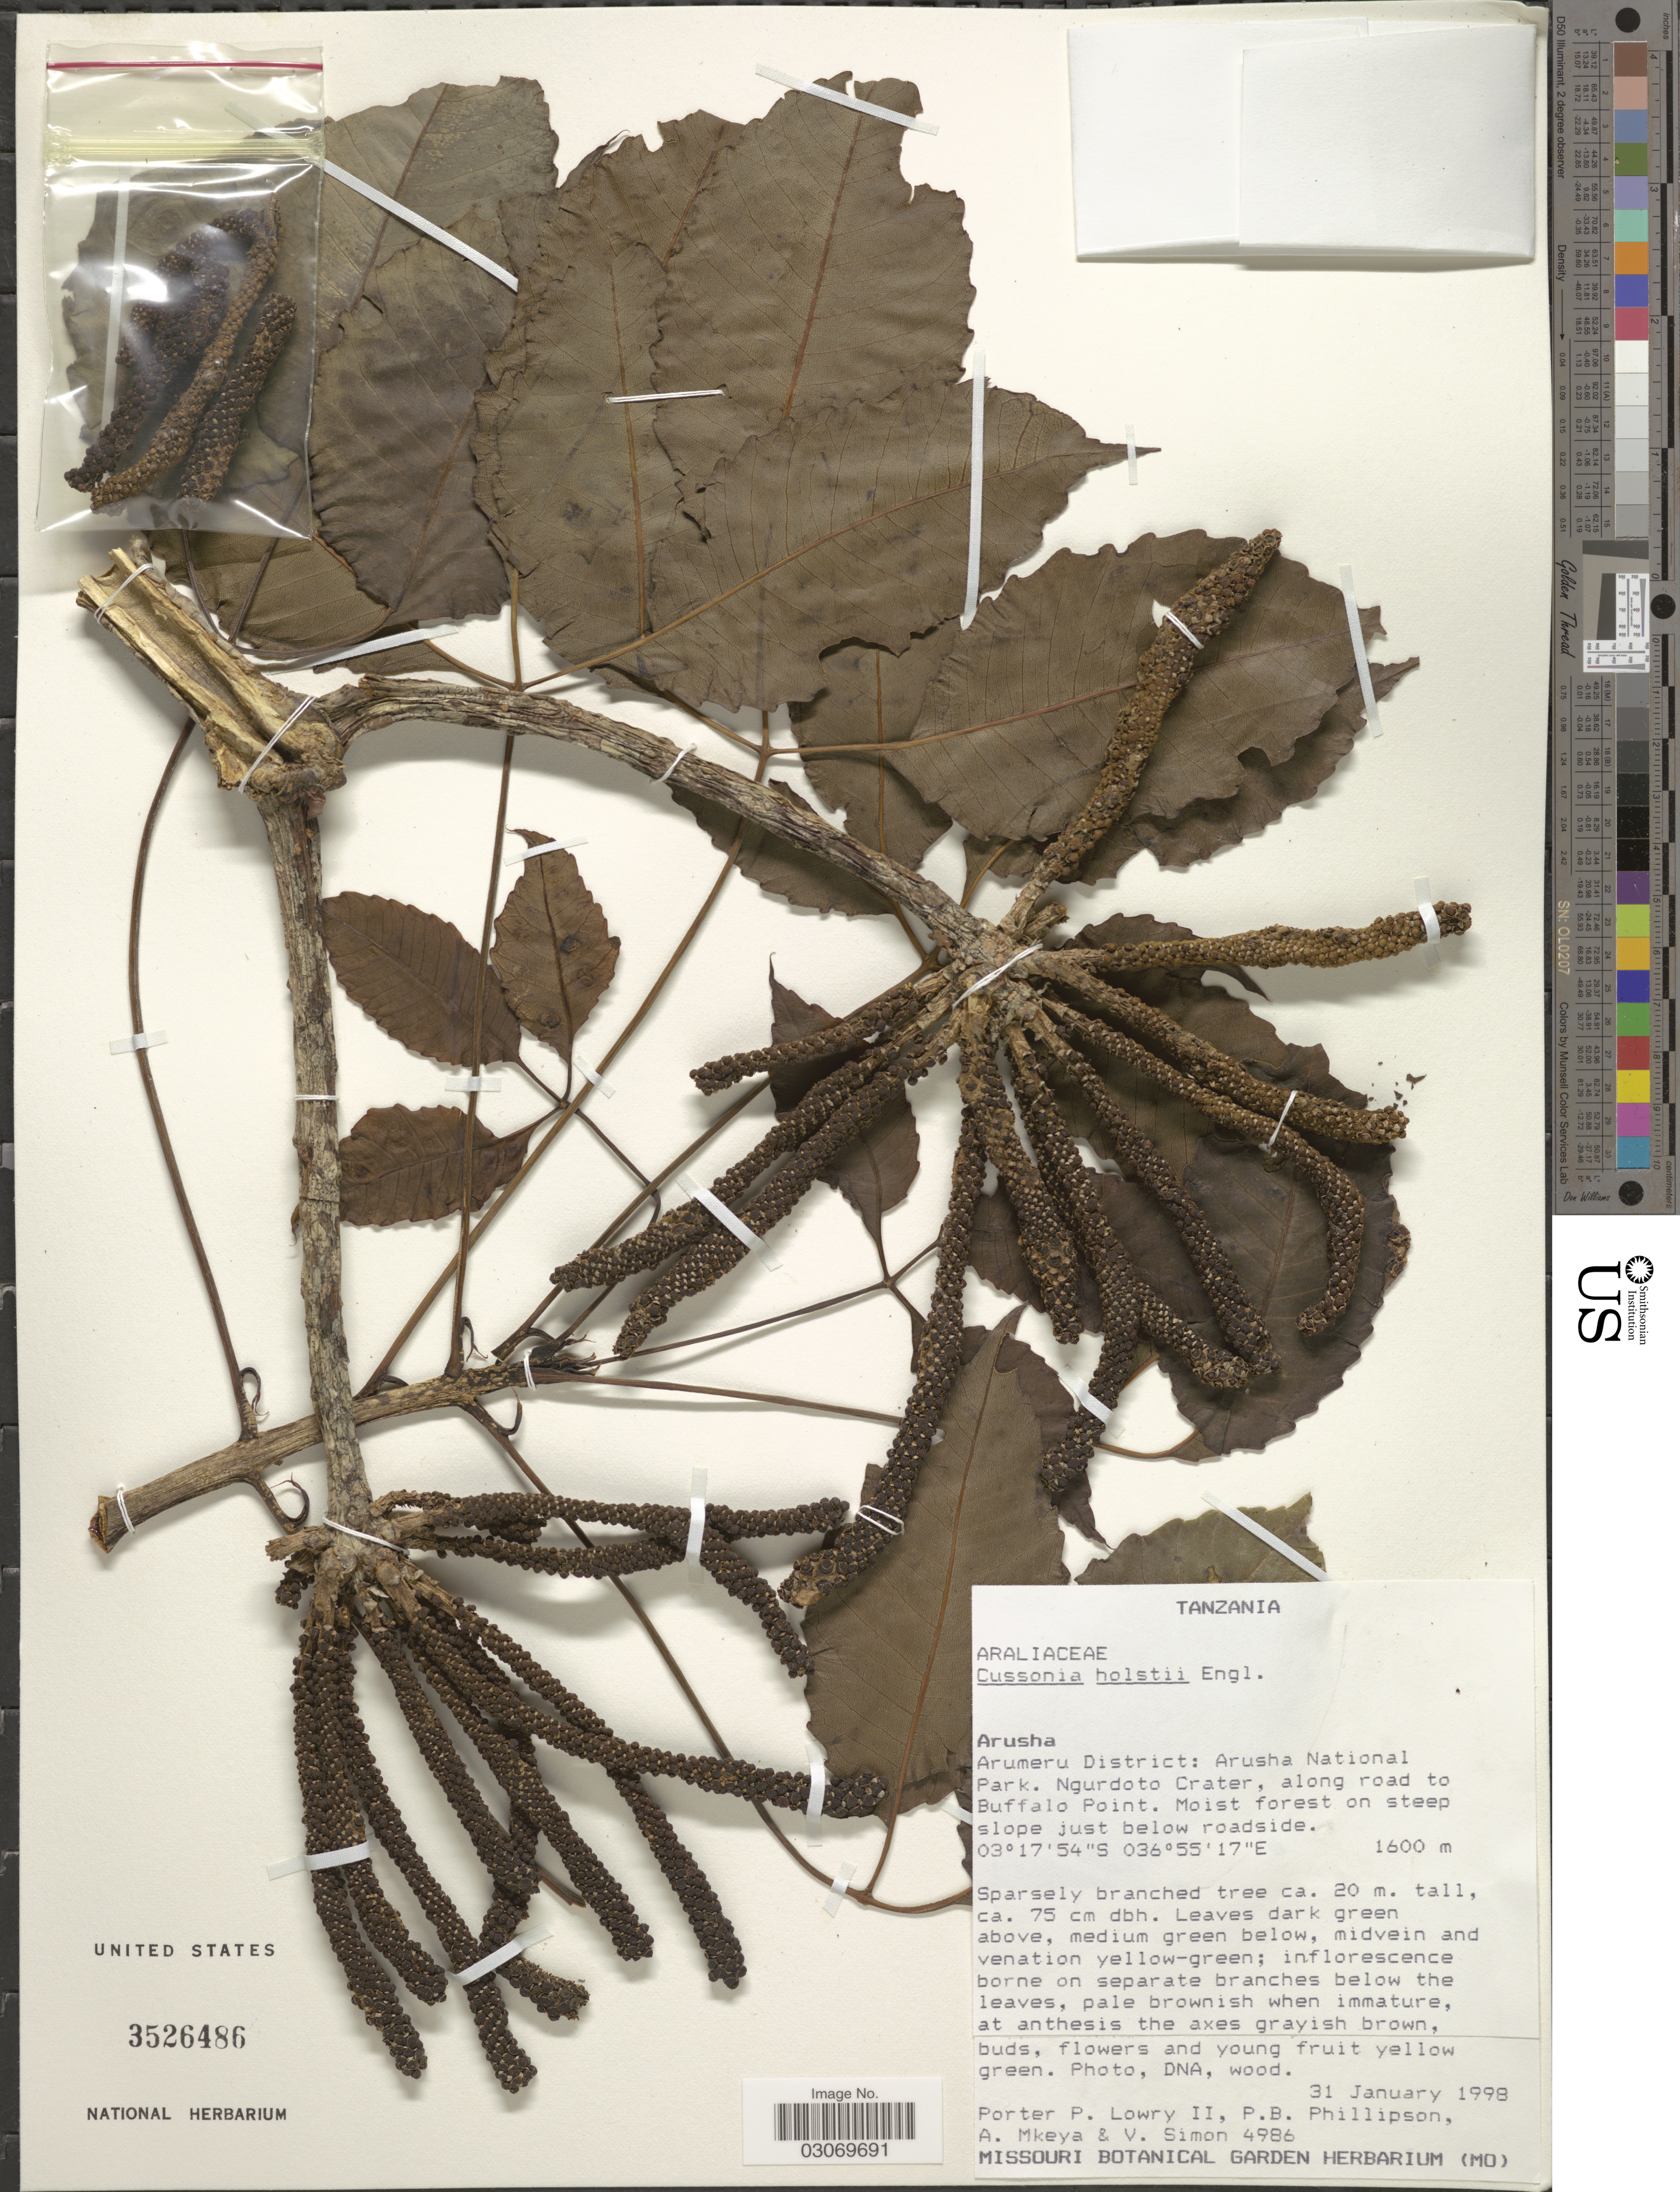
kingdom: Plantae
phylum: Tracheophyta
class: Magnoliopsida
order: Apiales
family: Araliaceae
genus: Cussonia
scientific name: Cussonia holstii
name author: Harms ex Engl.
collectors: P. P. Lowry, P. B. Phillipson, A. Mkeya & V. Simon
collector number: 4986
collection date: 1998-01-31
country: Tanzania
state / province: Arusha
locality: Arumeru District: Arusha National Park. Ngurdoto Crater, along road to Buffalo Point.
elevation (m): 1600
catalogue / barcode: US 3526486